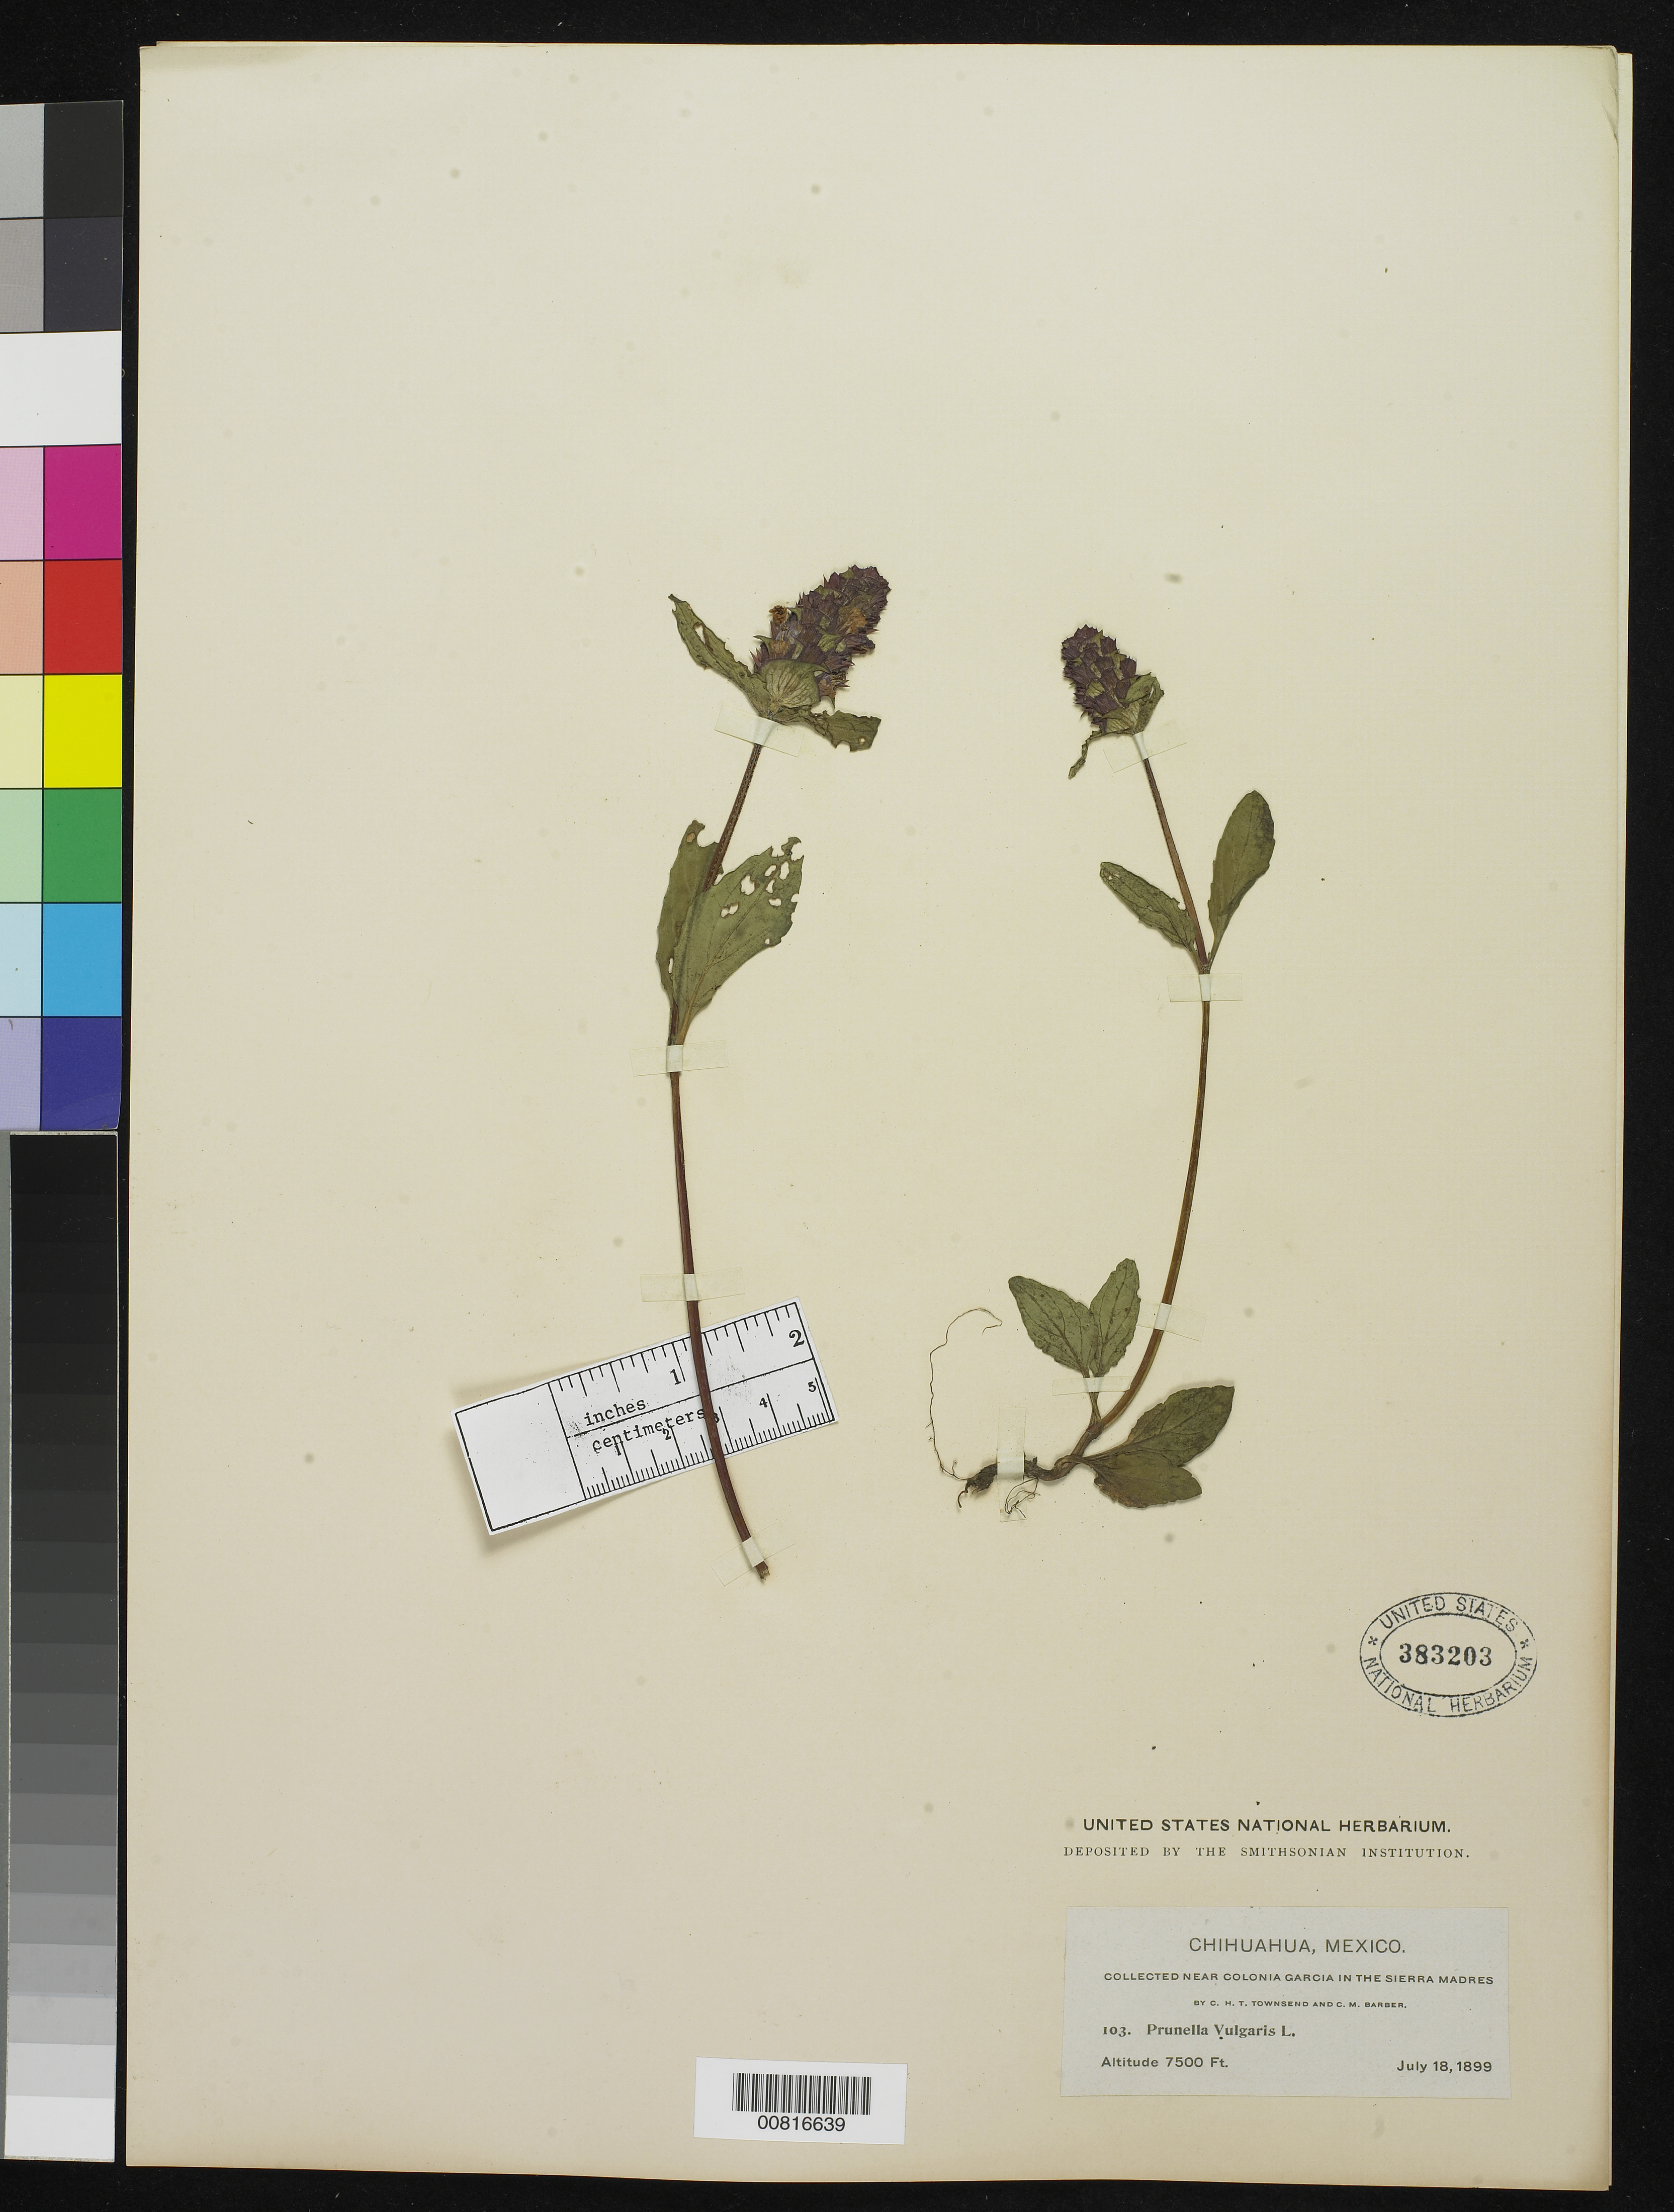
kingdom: Plantae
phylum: Tracheophyta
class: Magnoliopsida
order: Lamiales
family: Lamiaceae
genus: Prunella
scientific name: Prunella vulgaris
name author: L.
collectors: C. H. T. Townsend & C. Barber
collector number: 103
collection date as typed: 18 Jul 1899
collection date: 1899-07-18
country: Mexico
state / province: Chihuahua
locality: Near Colonia García in the Sierra Madre, Chihuahua.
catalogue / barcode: US 383203